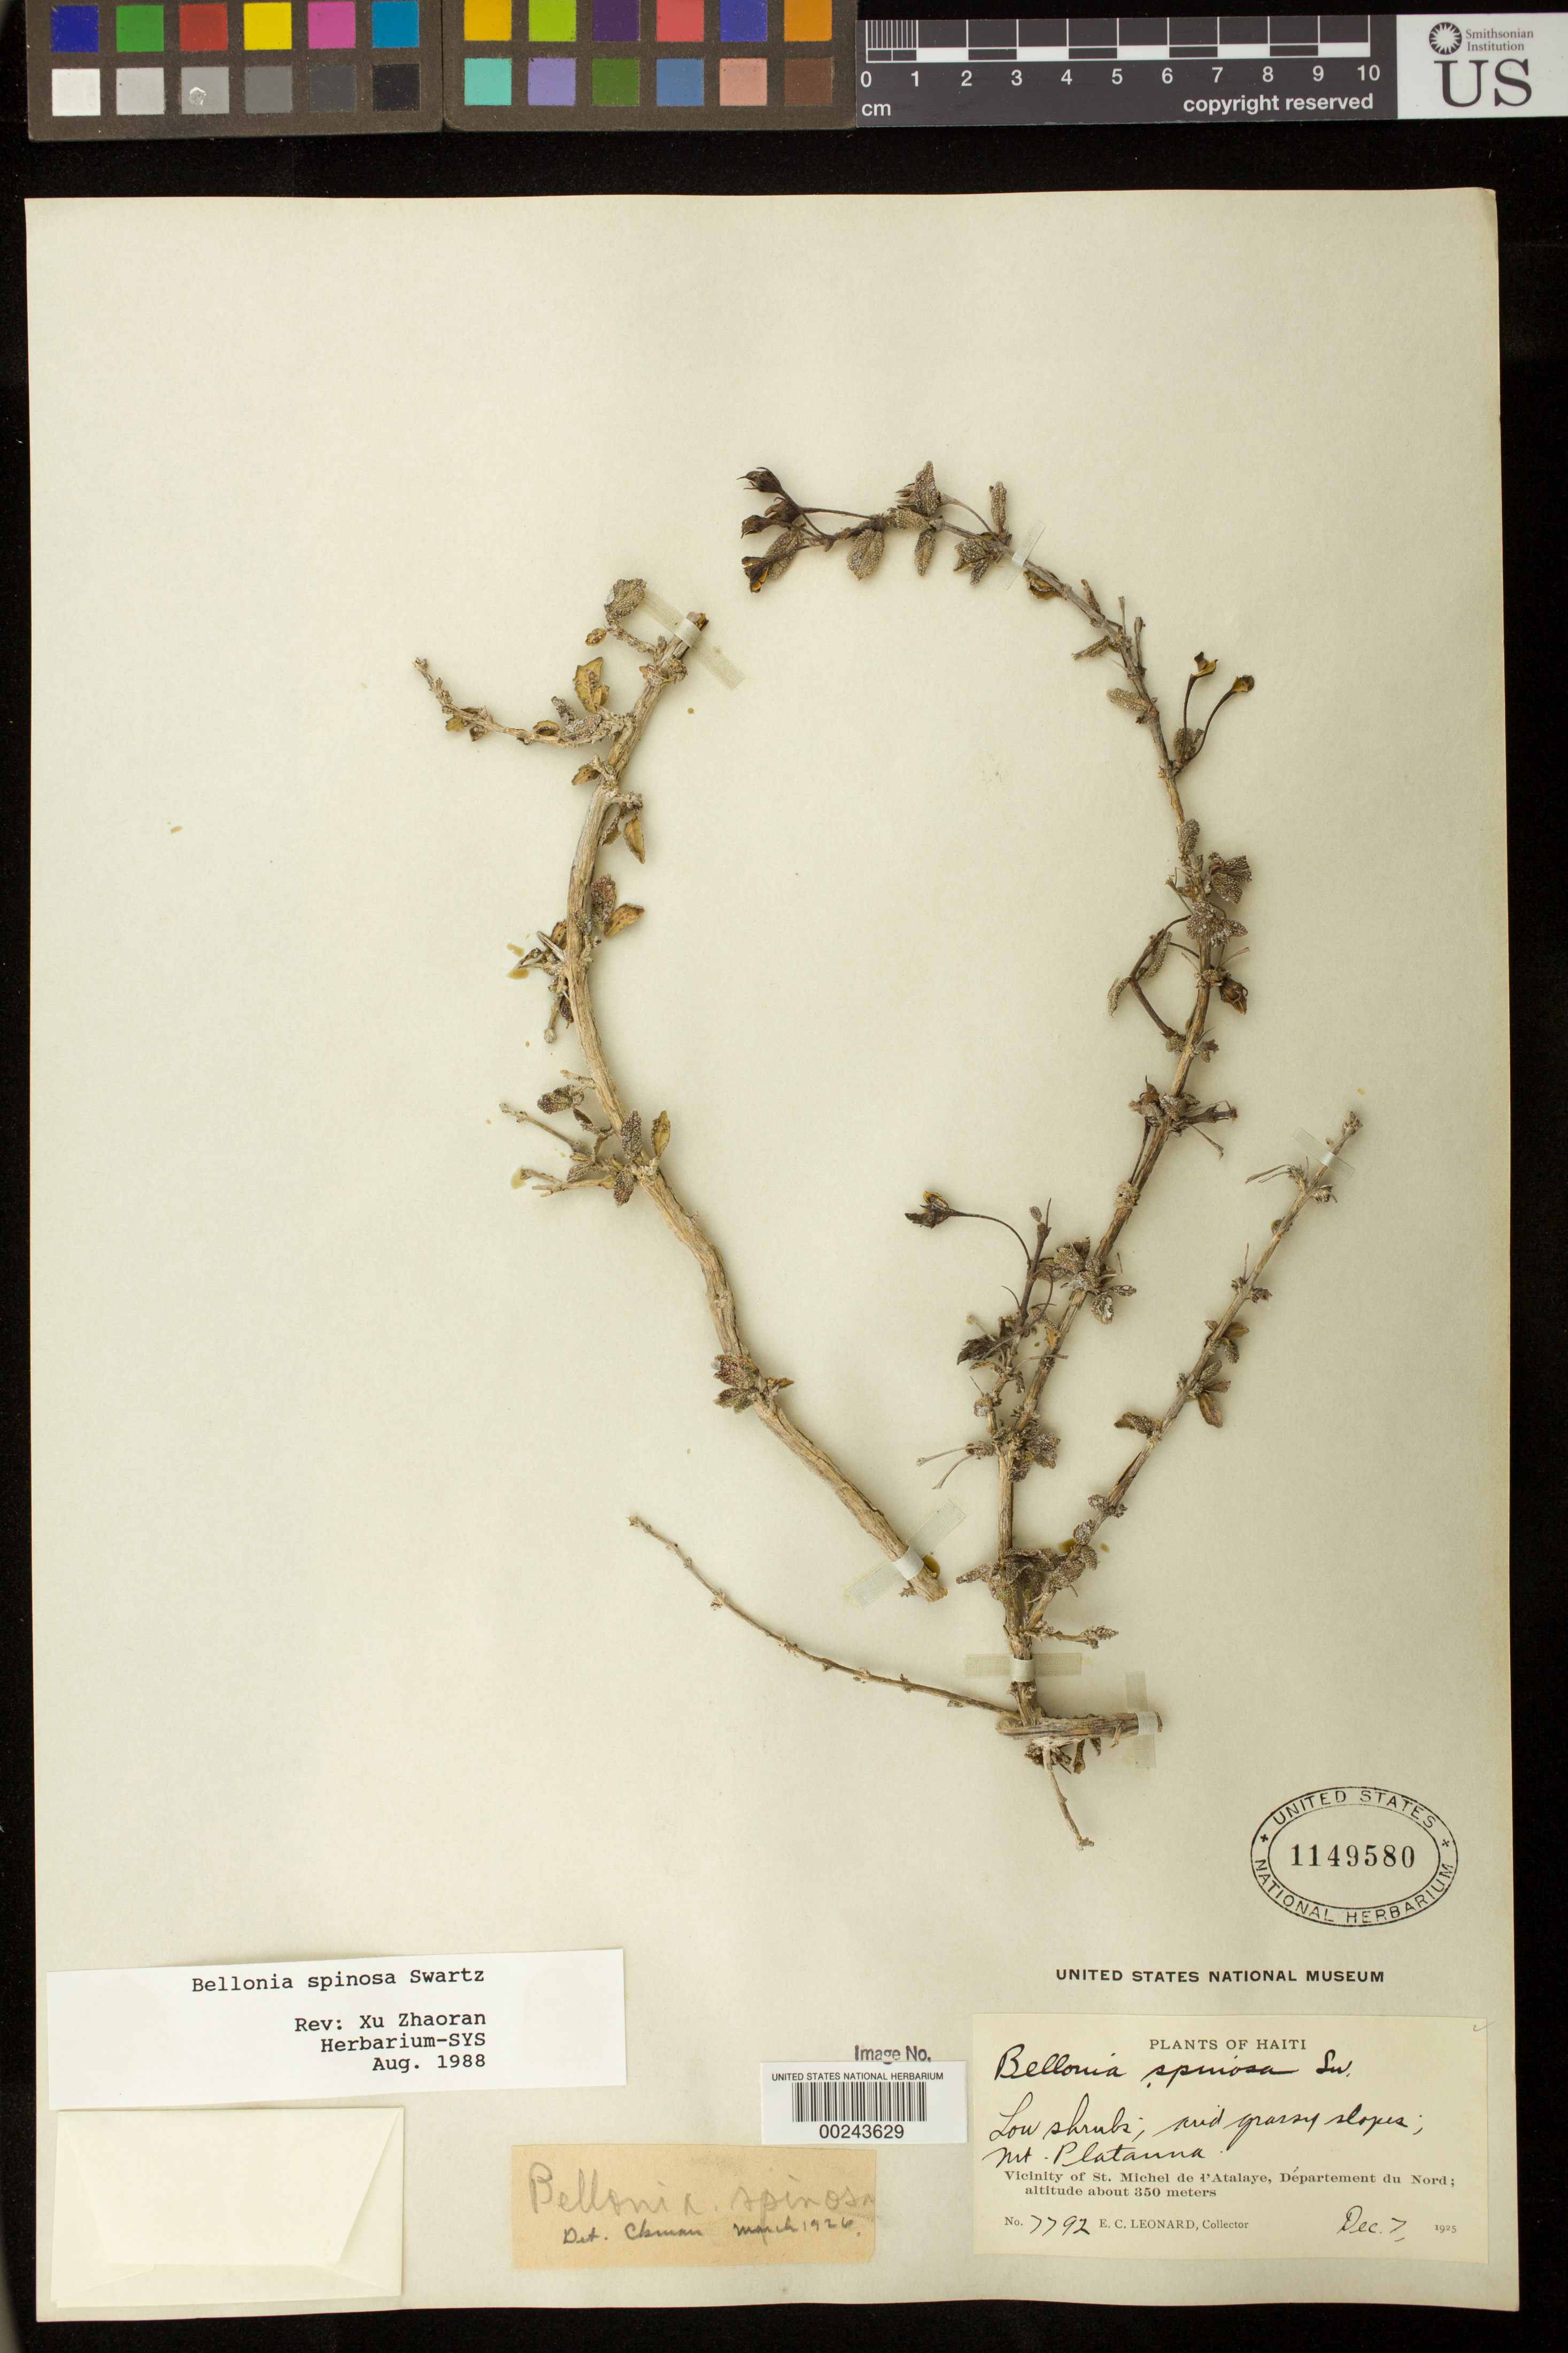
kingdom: Plantae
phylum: Tracheophyta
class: Magnoliopsida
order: Lamiales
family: Gesneriaceae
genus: Bellonia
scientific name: Bellonia spinosa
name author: Sw.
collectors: E. C. Leonard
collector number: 7792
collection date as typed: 07 Dec 1925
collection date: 1925-12-07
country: Haiti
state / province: Nord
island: Hispaniola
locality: Vicinity of St Michel de L'Atalaye, Mt Platanna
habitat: Low shrubs, and grassy slopes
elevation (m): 350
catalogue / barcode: US 1149580